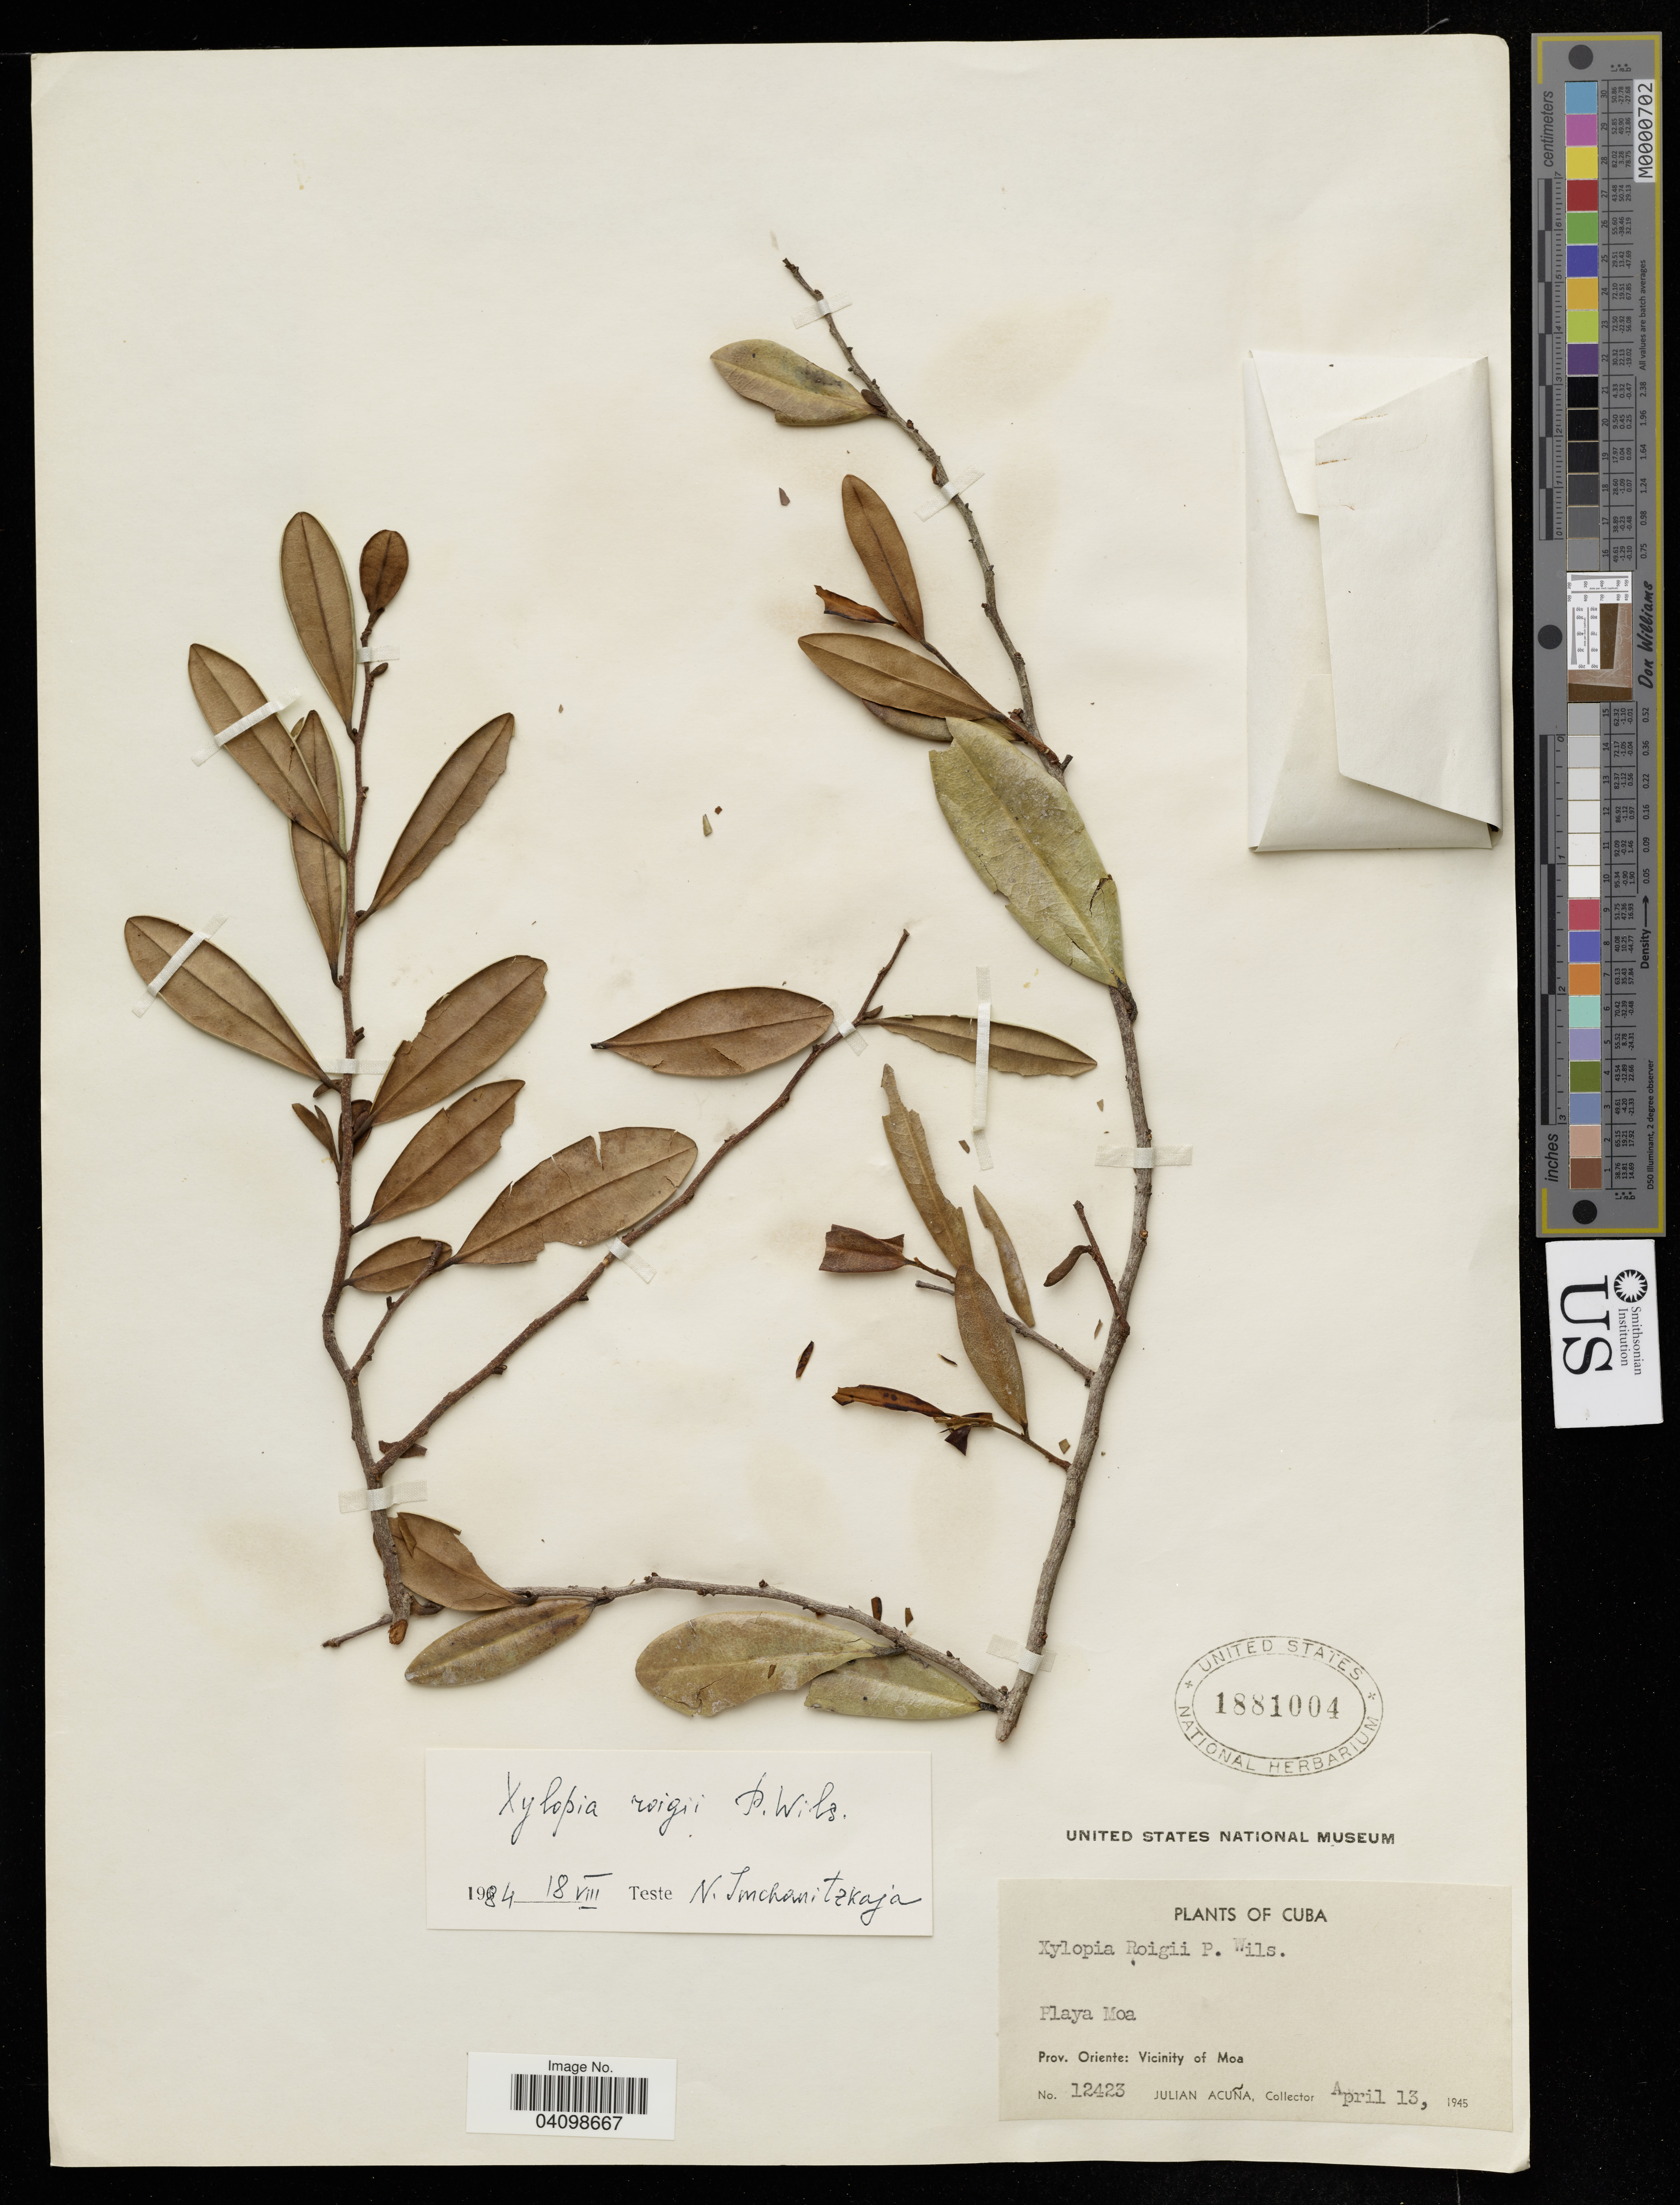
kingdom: Plantae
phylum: Tracheophyta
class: Magnoliopsida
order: Magnoliales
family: Annonaceae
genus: Xylopia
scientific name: Xylopia roigii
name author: P. Wilson ex Britton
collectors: J. Acuña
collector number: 12423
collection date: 1945-04-13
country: Cuba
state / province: Oriente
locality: Playa Moa. Vicinity of Moa.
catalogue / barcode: US 1881004